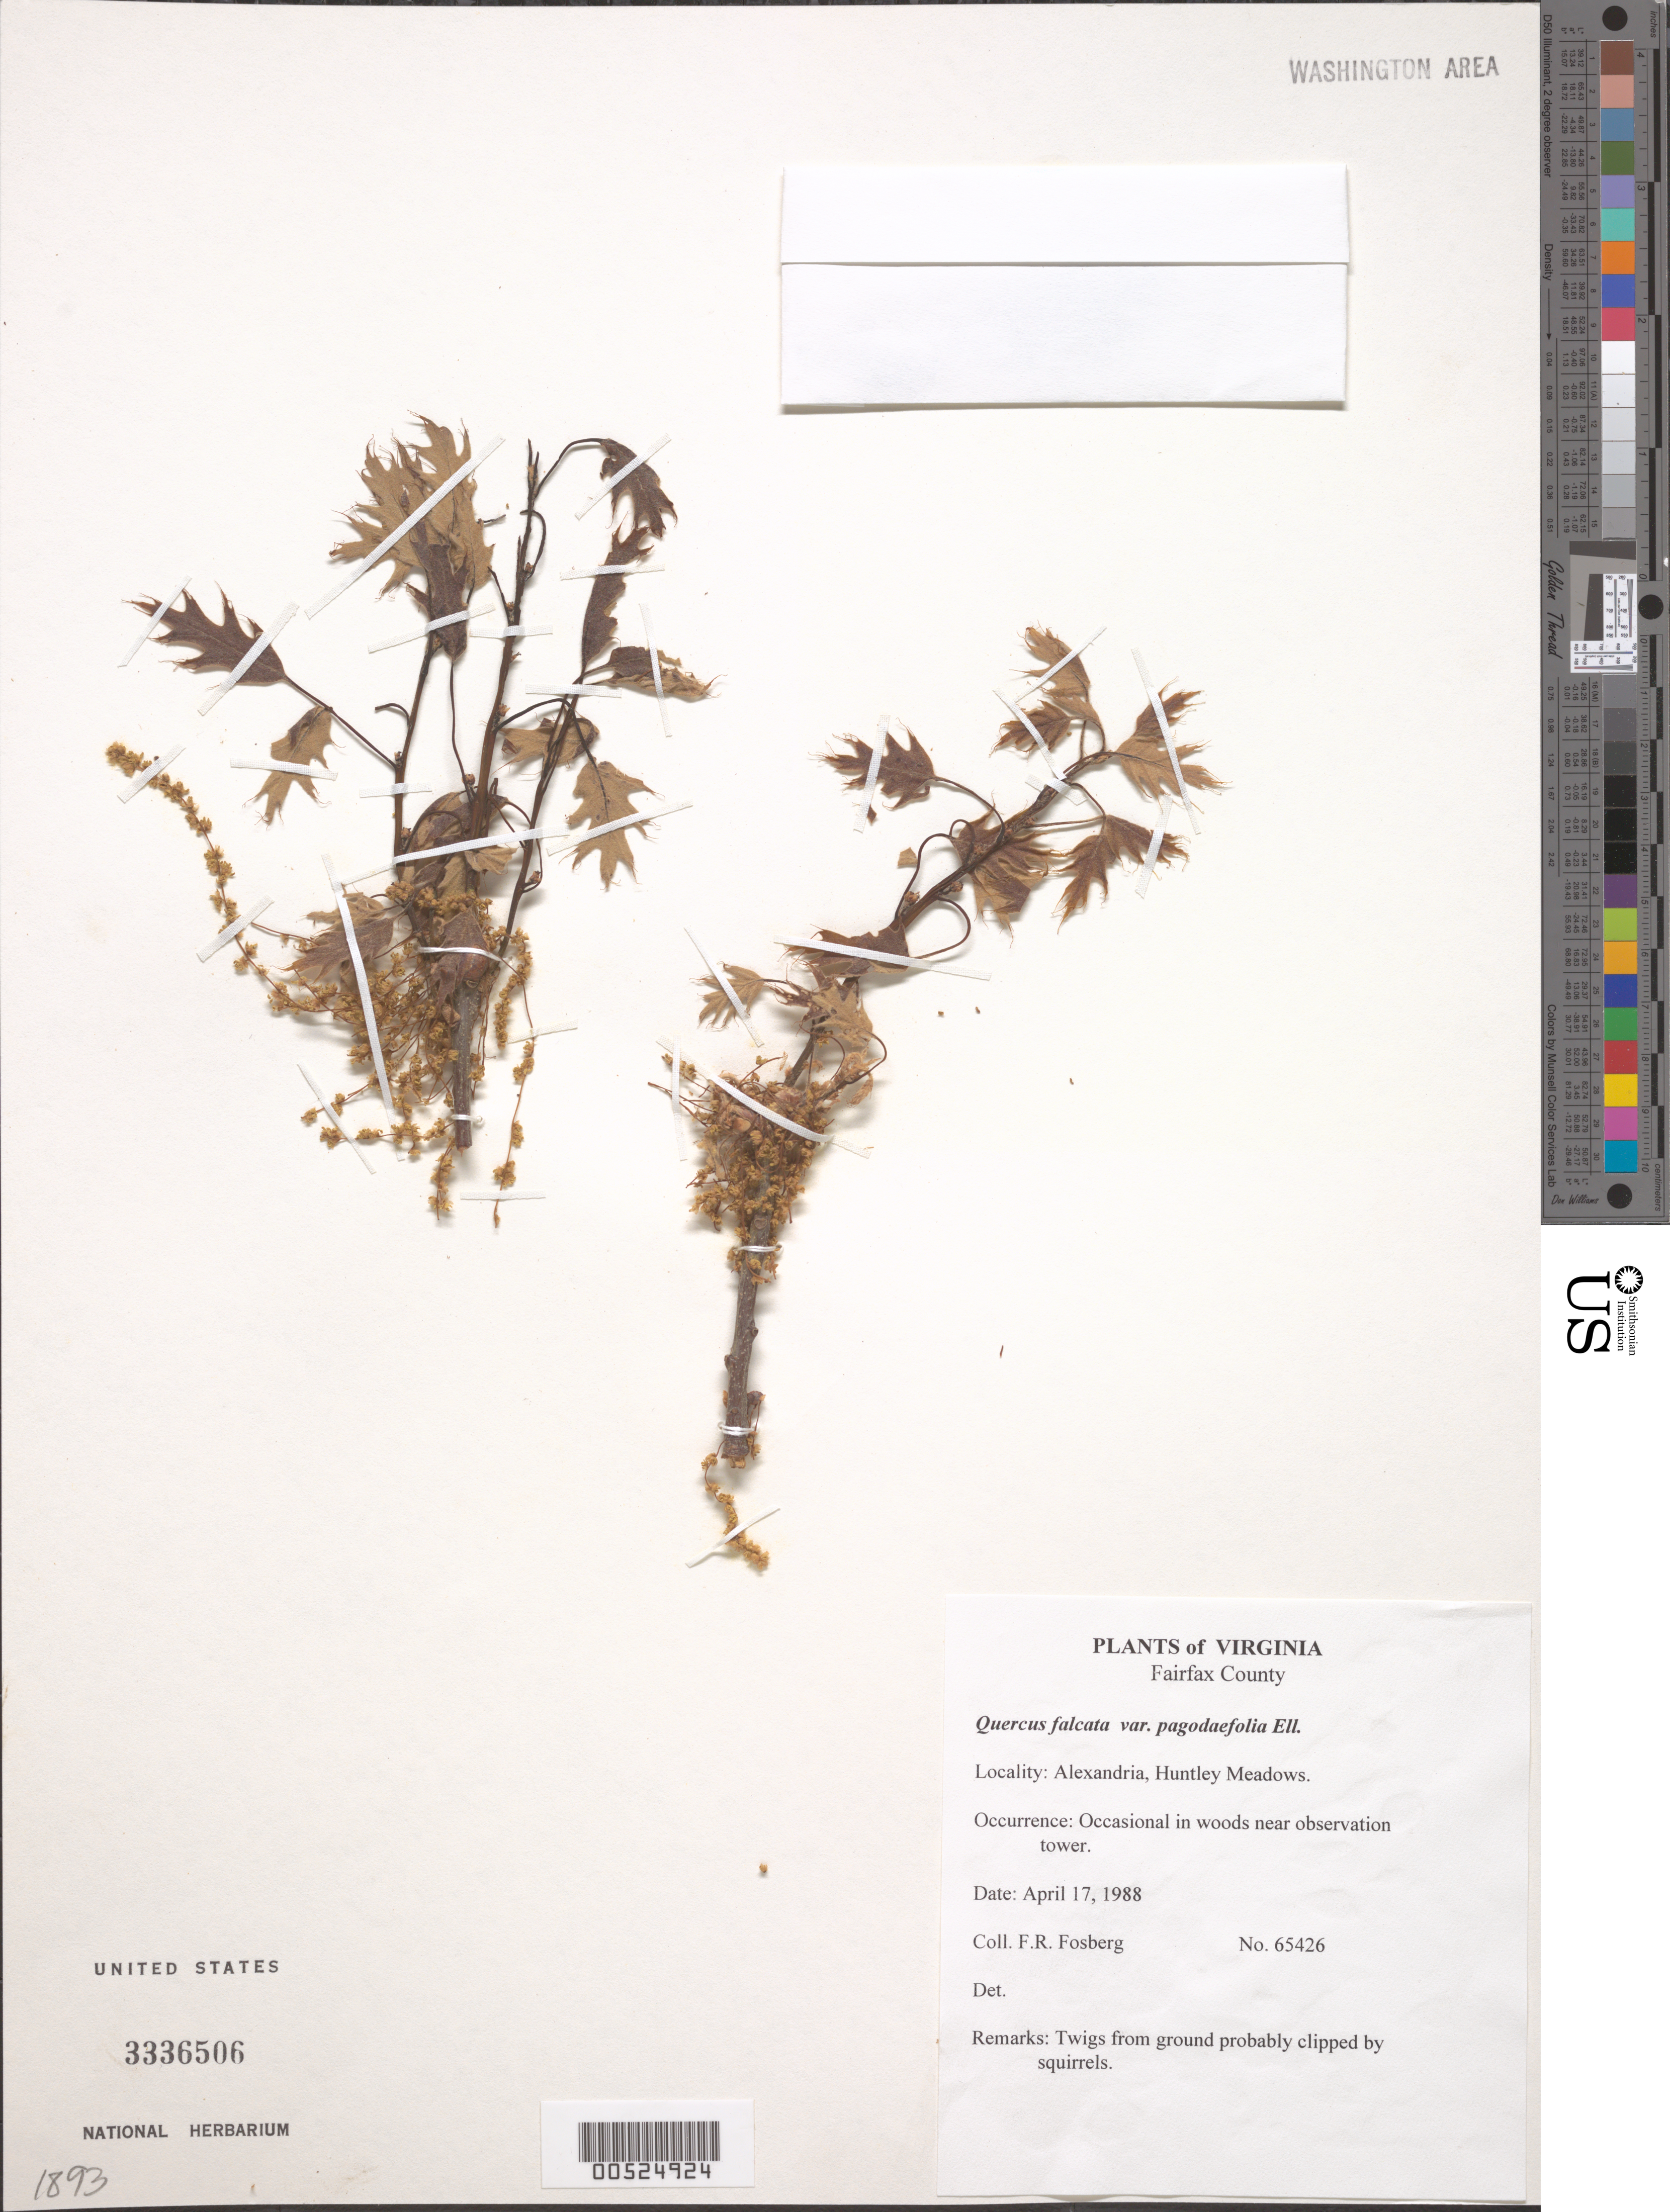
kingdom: Plantae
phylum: Tracheophyta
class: Magnoliopsida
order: Fagales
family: Fagaceae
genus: Quercus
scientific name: Quercus falcata var. pagodifolia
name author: Elliott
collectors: F. R. Fosberg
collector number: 65426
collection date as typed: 17 Apr 1988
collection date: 1988-04-17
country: United States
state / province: Virginia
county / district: City of Alexandria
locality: Alexandria, Huntley Meadows.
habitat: Occasional in woods near observation tower.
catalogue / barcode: US 3336506